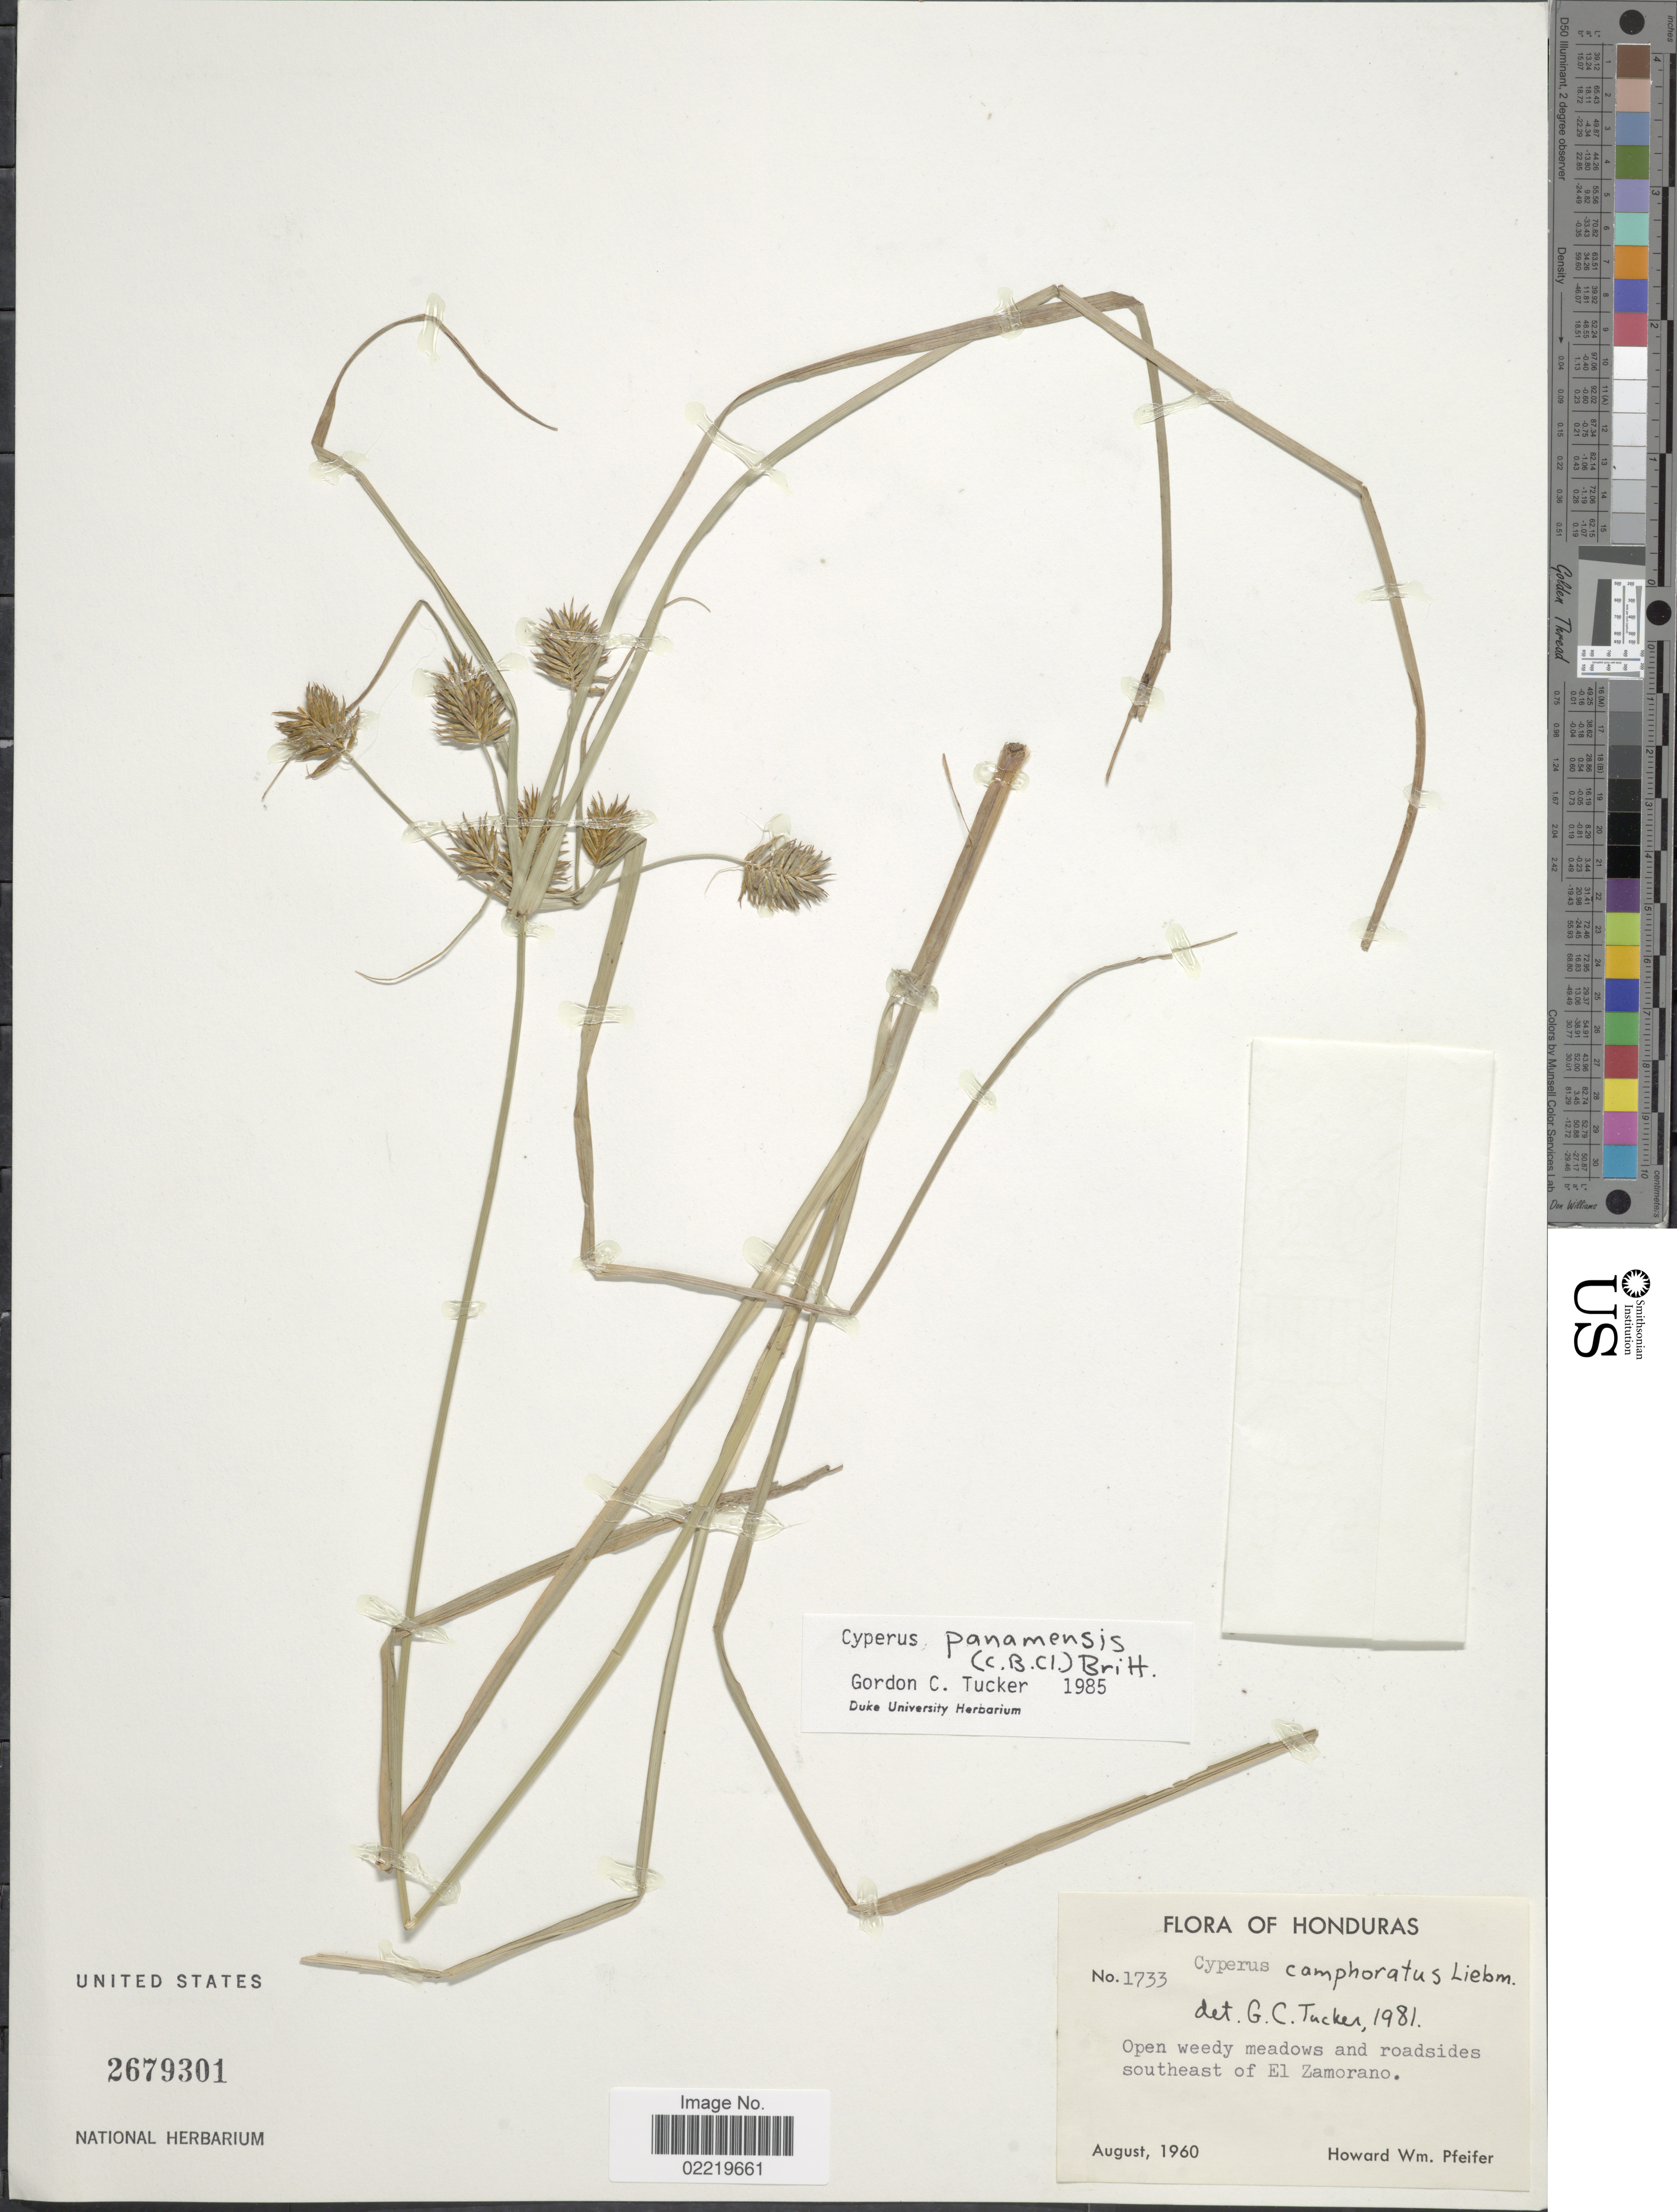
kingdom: Plantae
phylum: Tracheophyta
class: Liliopsida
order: Poales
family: Cyperaceae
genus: Cyperus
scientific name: Cyperus panamensis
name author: (C.B. Clarke) Britton ex Standl.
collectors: H. W. Pfeifer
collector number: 1733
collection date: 1960-08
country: Honduras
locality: Open weedy meadows and roadsides southeast of El Zamorano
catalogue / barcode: US 2679301